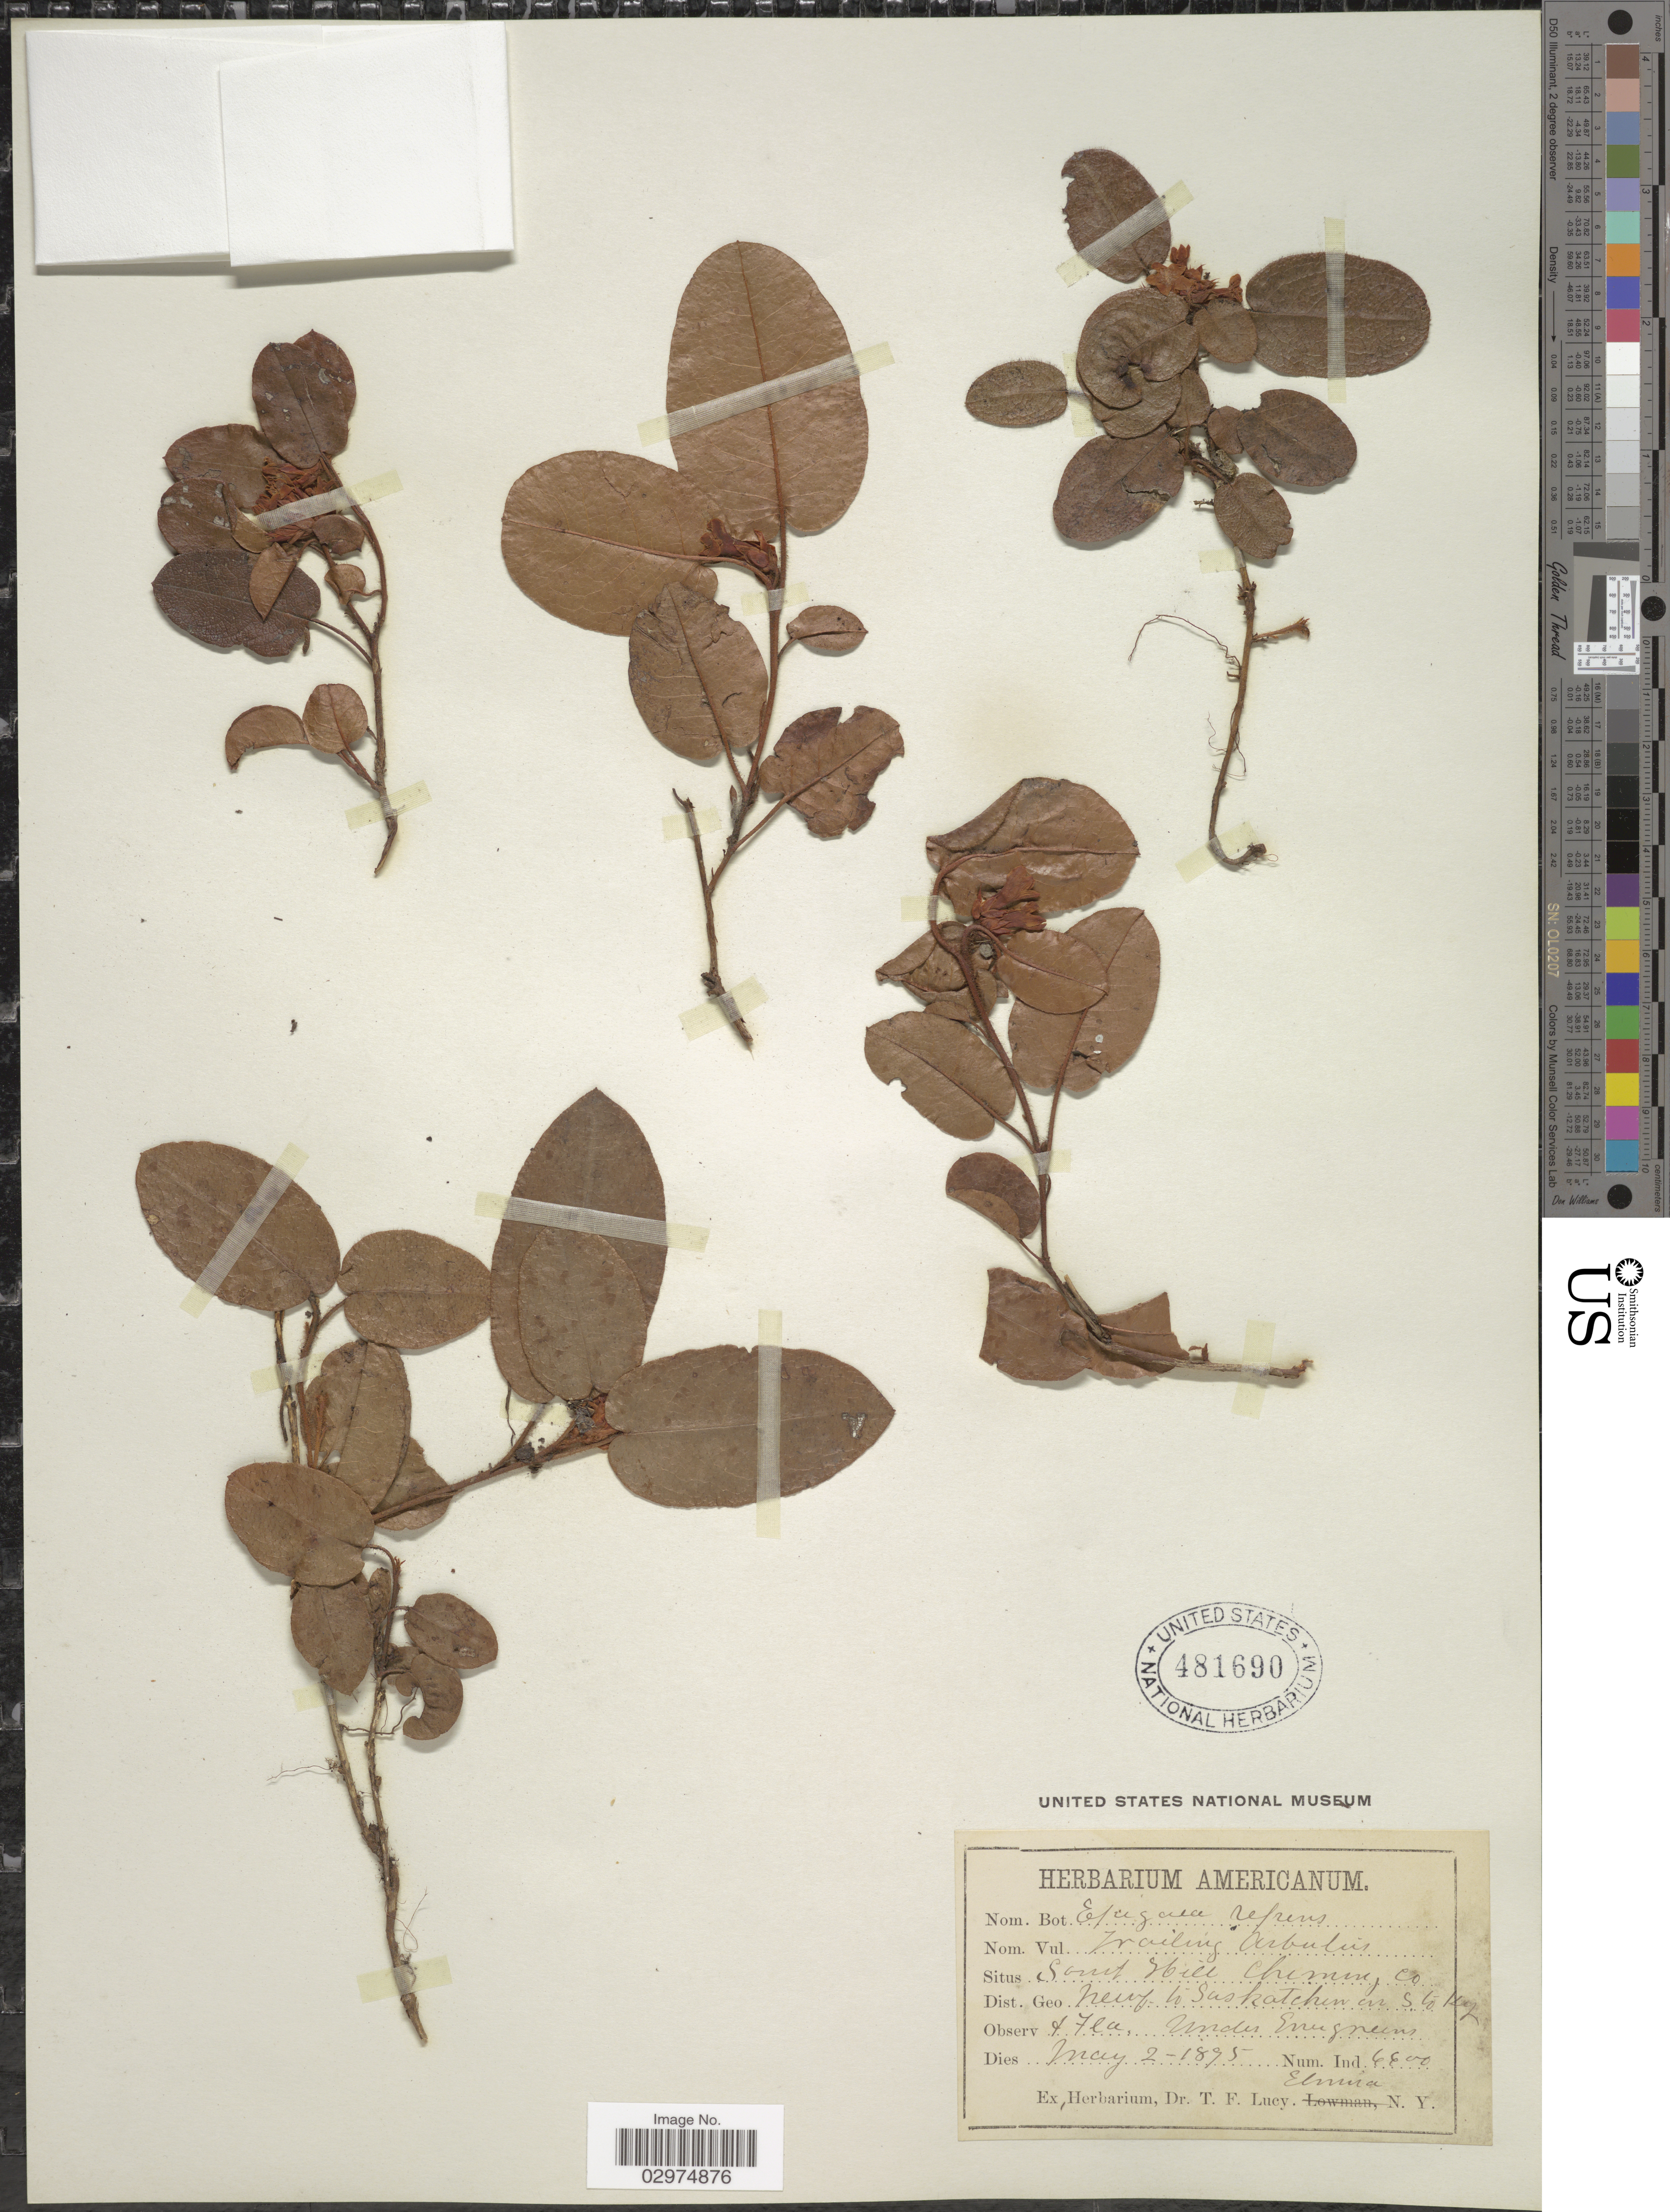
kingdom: Plantae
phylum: Tracheophyta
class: Magnoliopsida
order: Ericales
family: Ericaceae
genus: Epigaea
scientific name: Epigaea repens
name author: L.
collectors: Ex herb. T. F. Lucy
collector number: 6600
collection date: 1895-05-02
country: United States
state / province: New York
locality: South Hill Chemung Co.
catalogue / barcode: US 481690